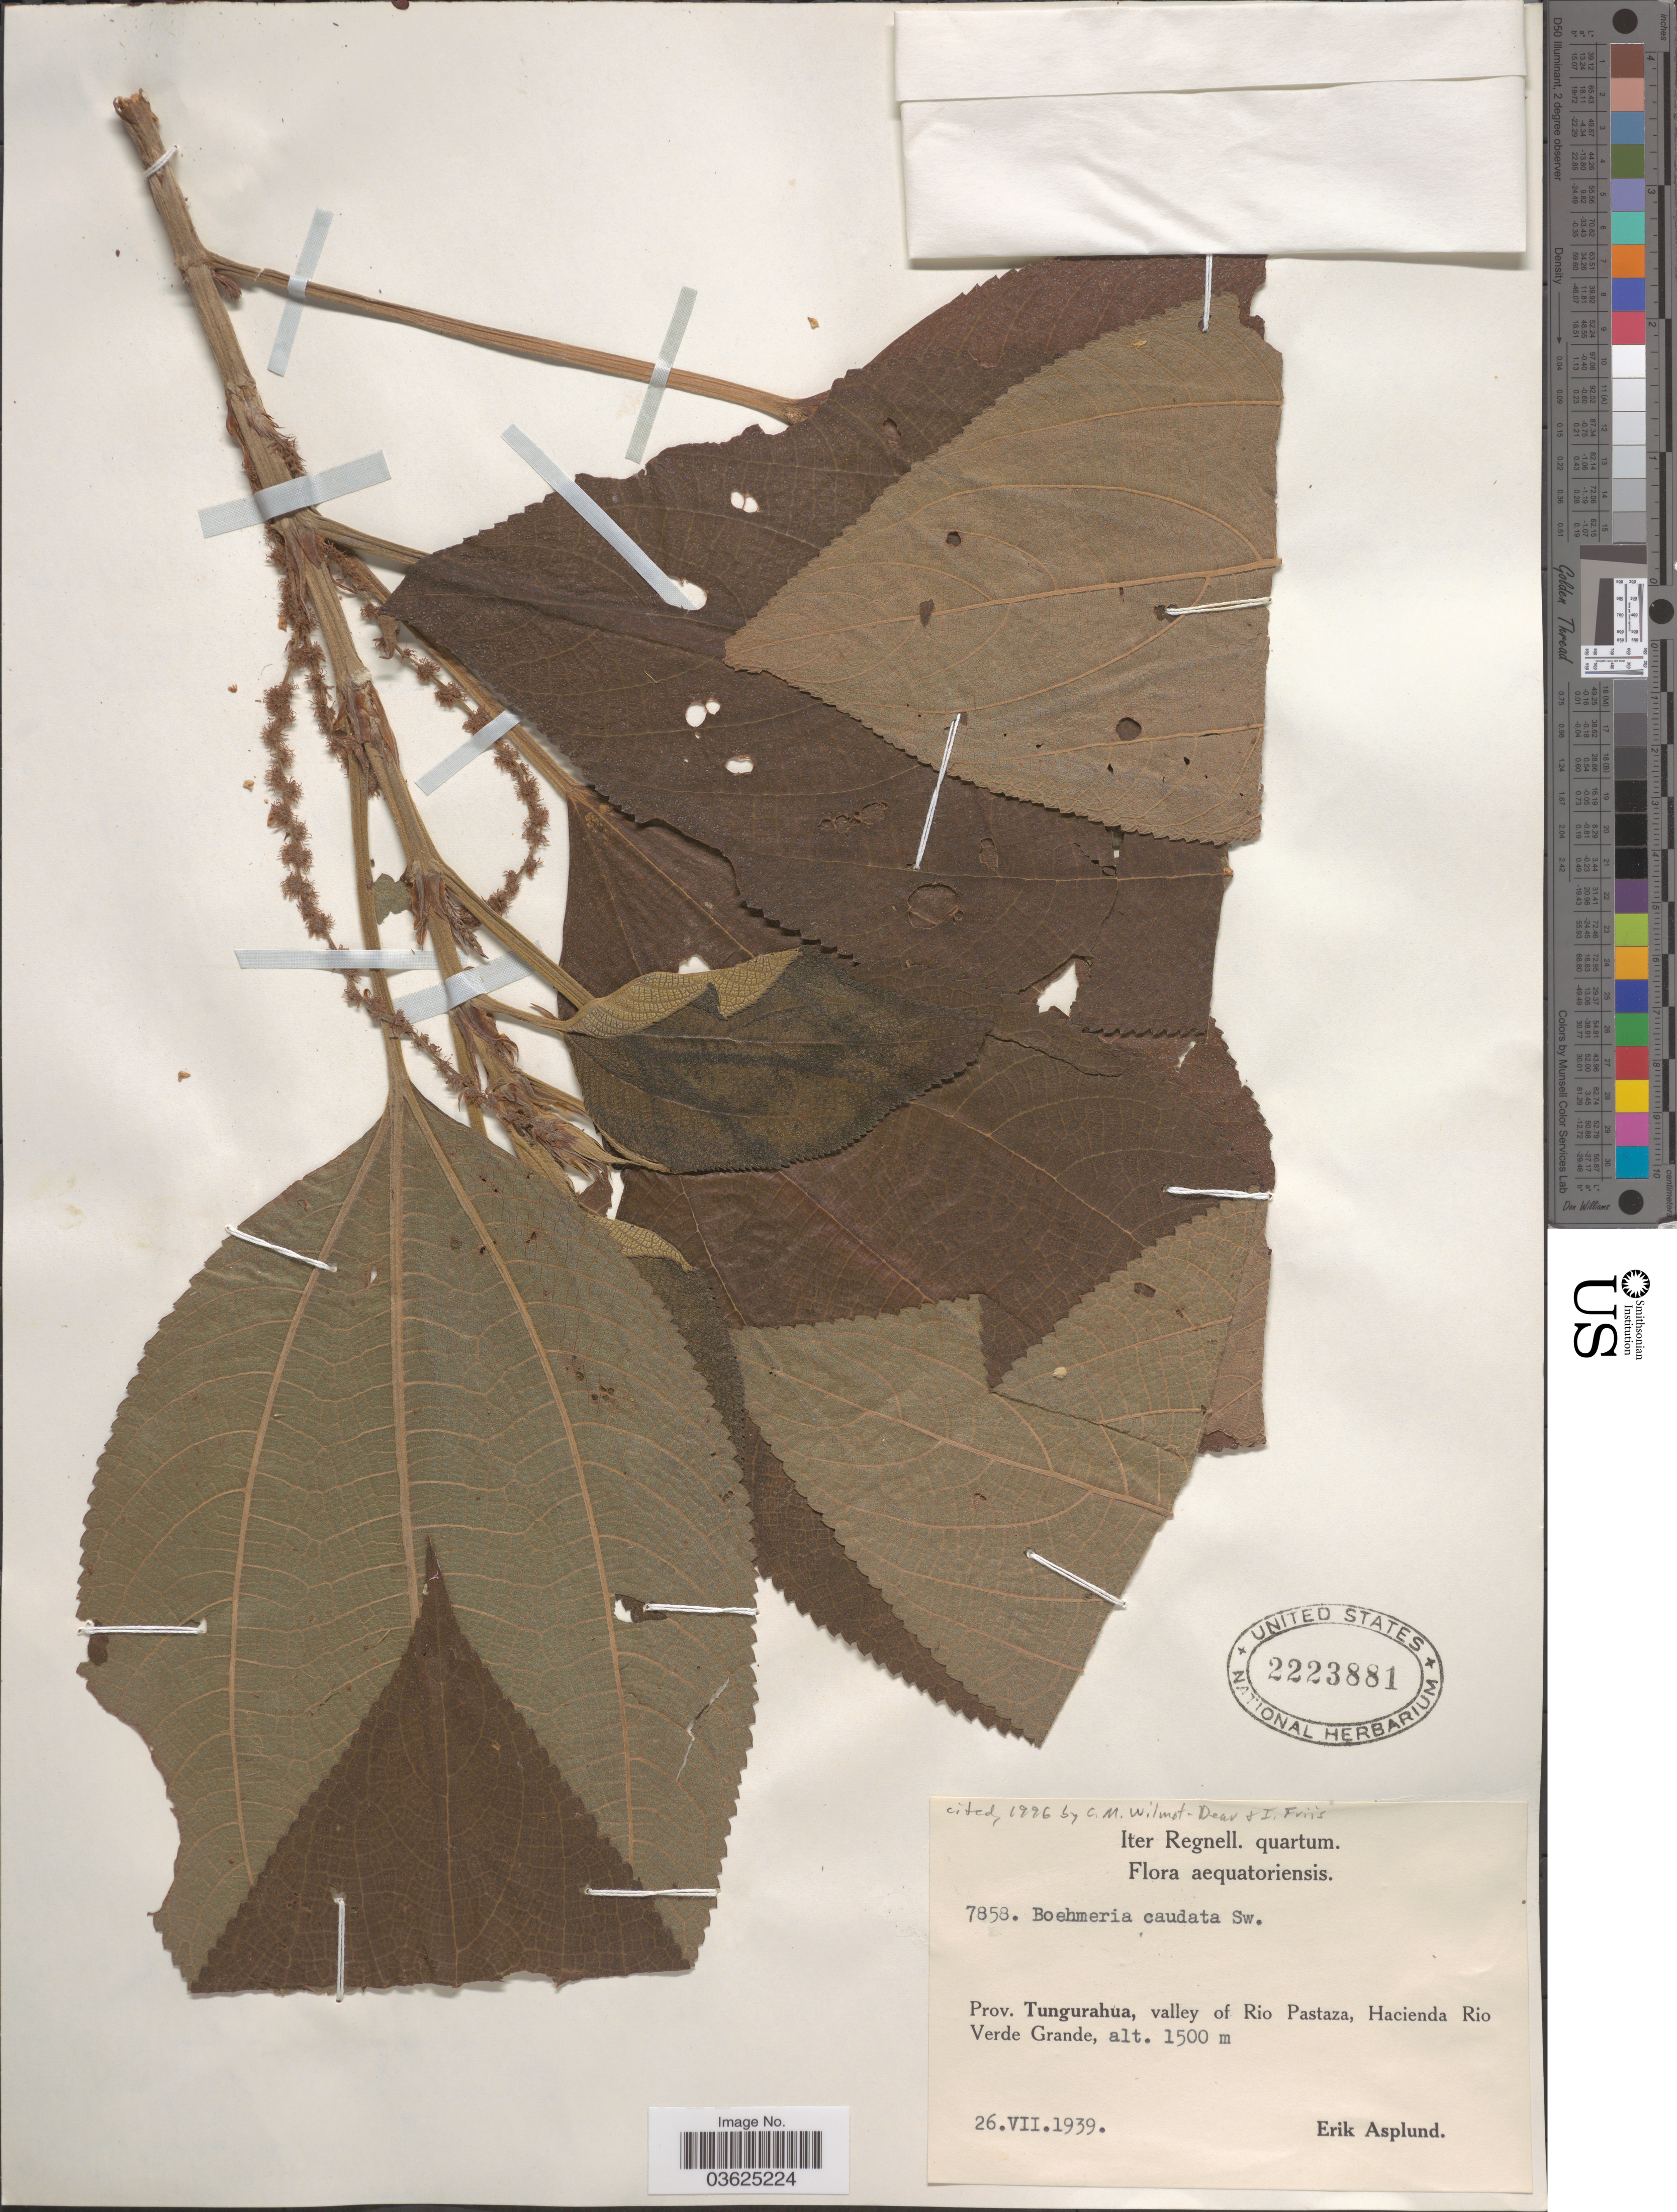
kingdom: Plantae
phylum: Tracheophyta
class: Magnoliopsida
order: Rosales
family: Urticaceae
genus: Boehmeria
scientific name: Boehmeria caudata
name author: Sw.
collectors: E. Asplund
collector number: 7858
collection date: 1939-07-26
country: Ecuador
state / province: Tungurahua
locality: Valley of Rio Pastaza, Hacienda Rio Verde Grande.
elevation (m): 1500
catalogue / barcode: US 2223881